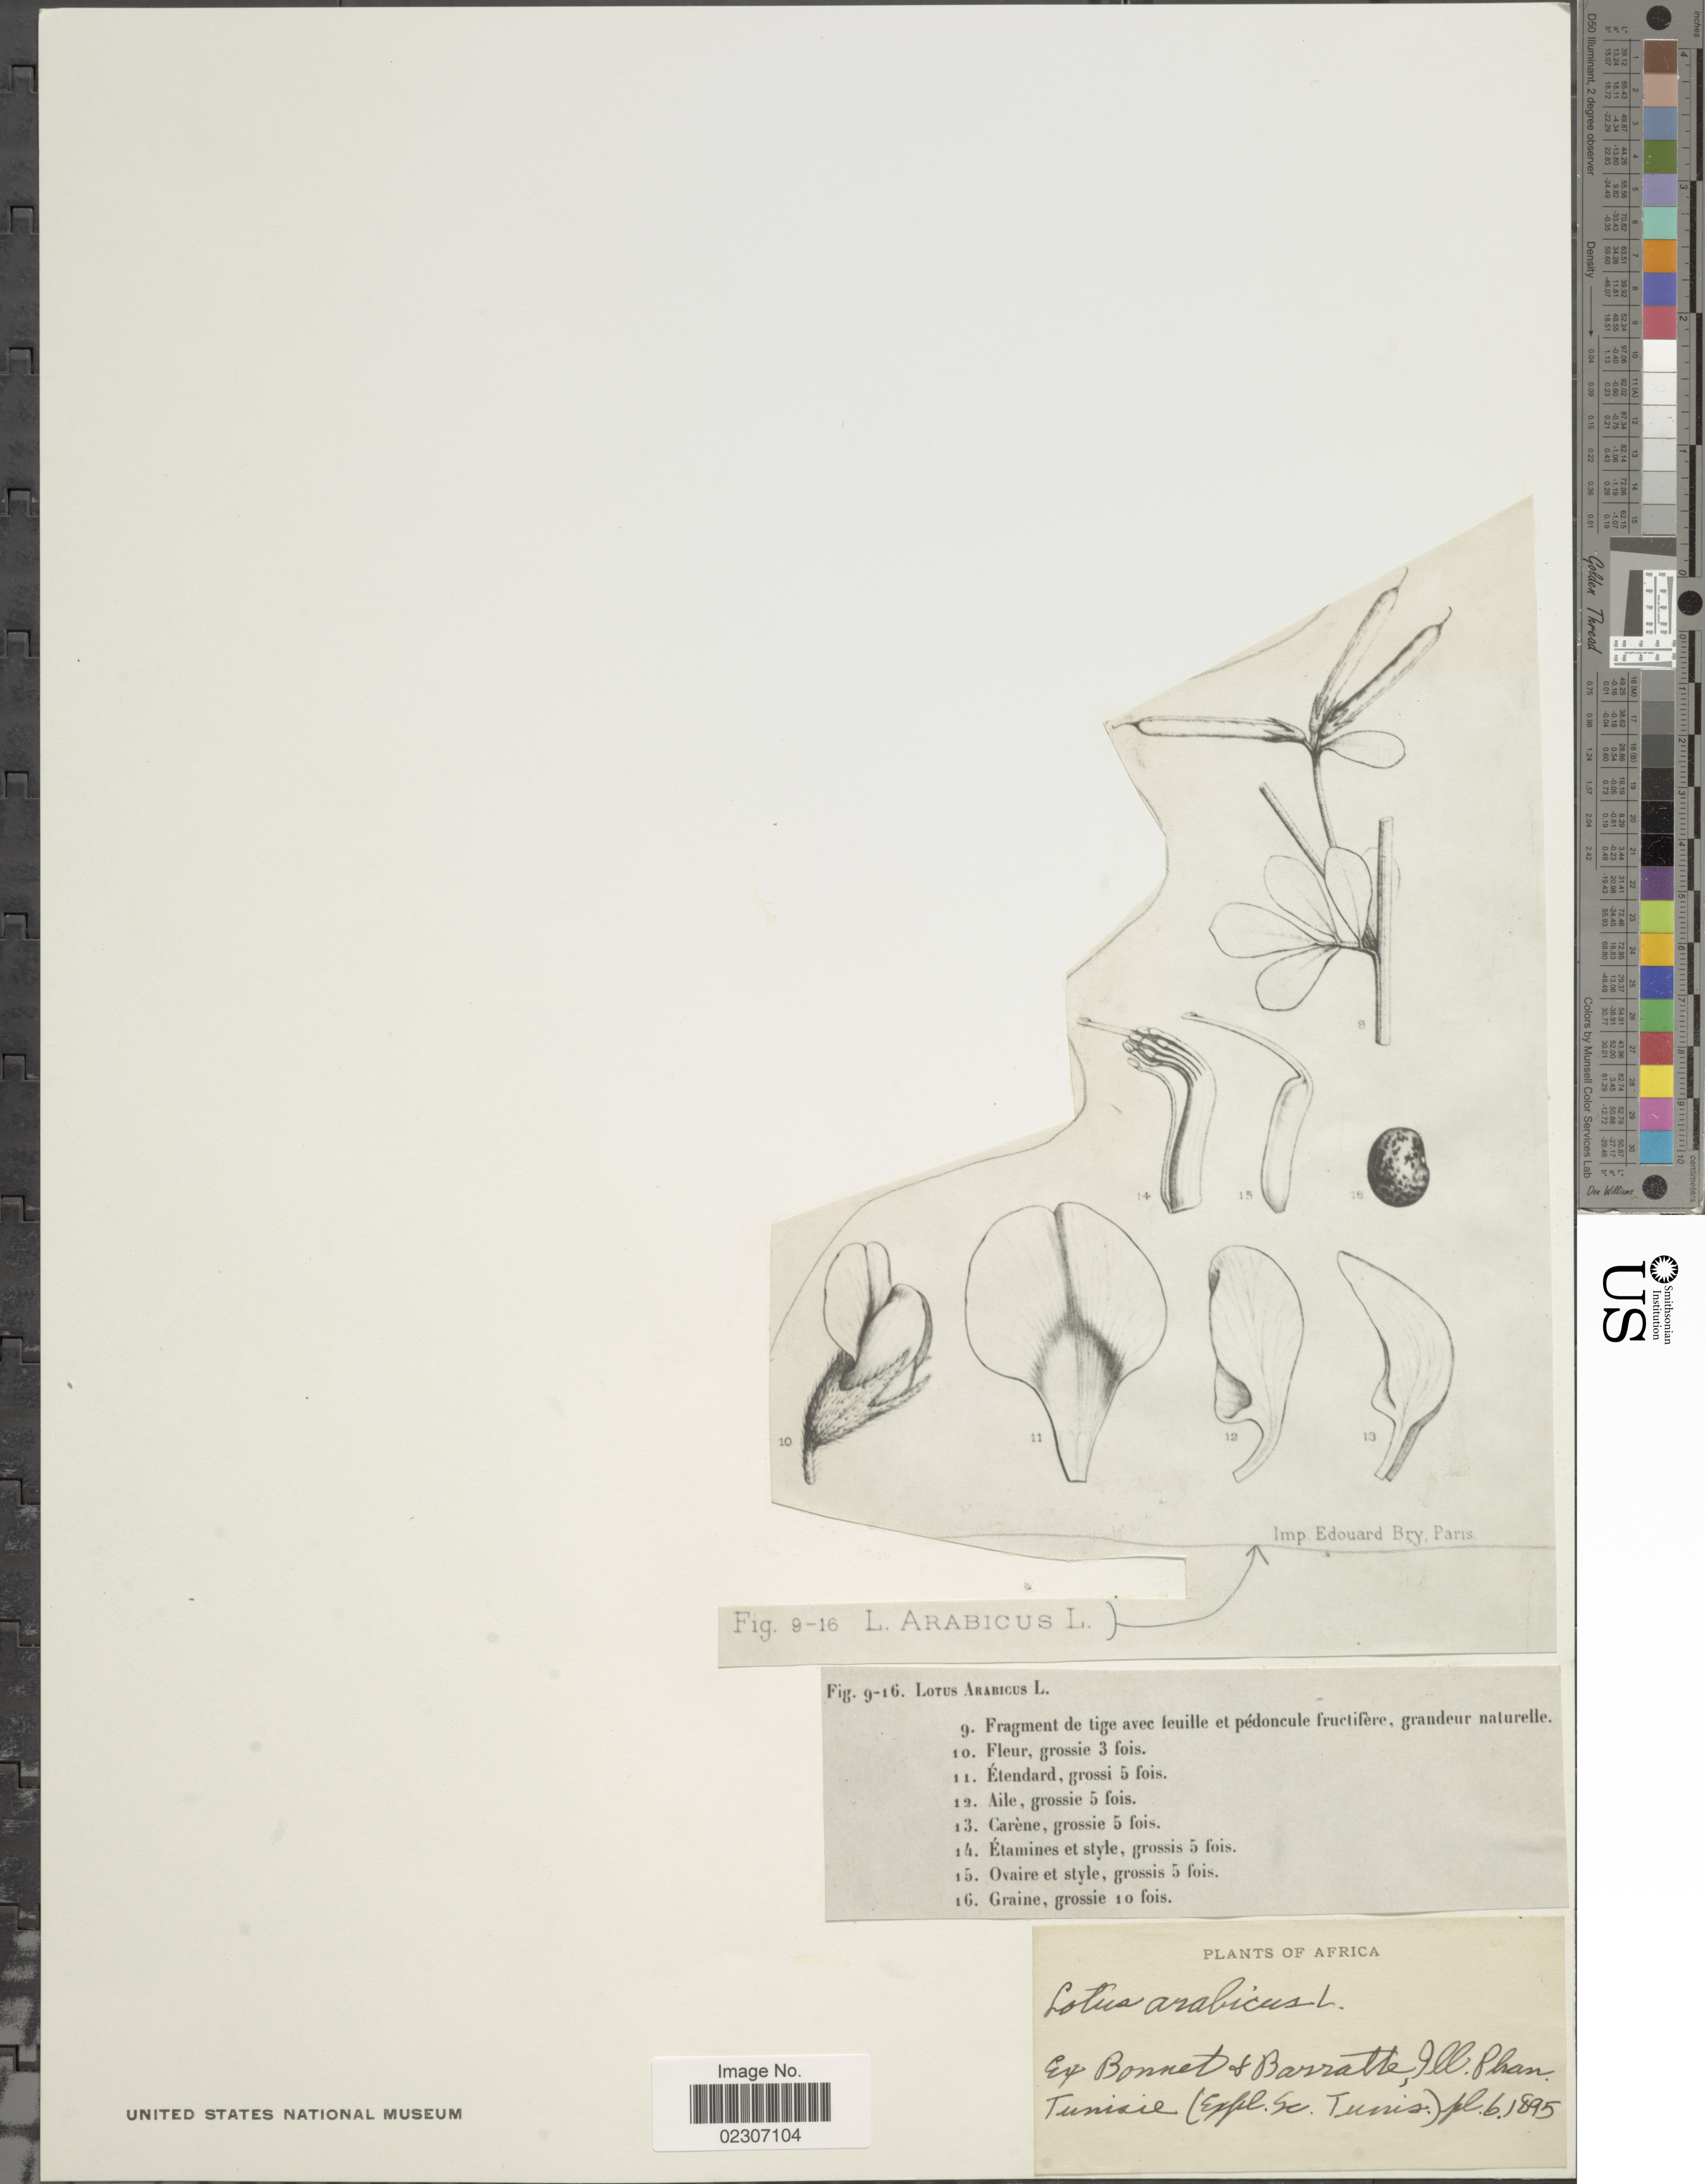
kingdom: Plantae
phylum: Tracheophyta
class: Magnoliopsida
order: Fabales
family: Fabaceae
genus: Lotus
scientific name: Lotus arabicus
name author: L.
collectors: Bonnet & J. Barratte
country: Tunisia